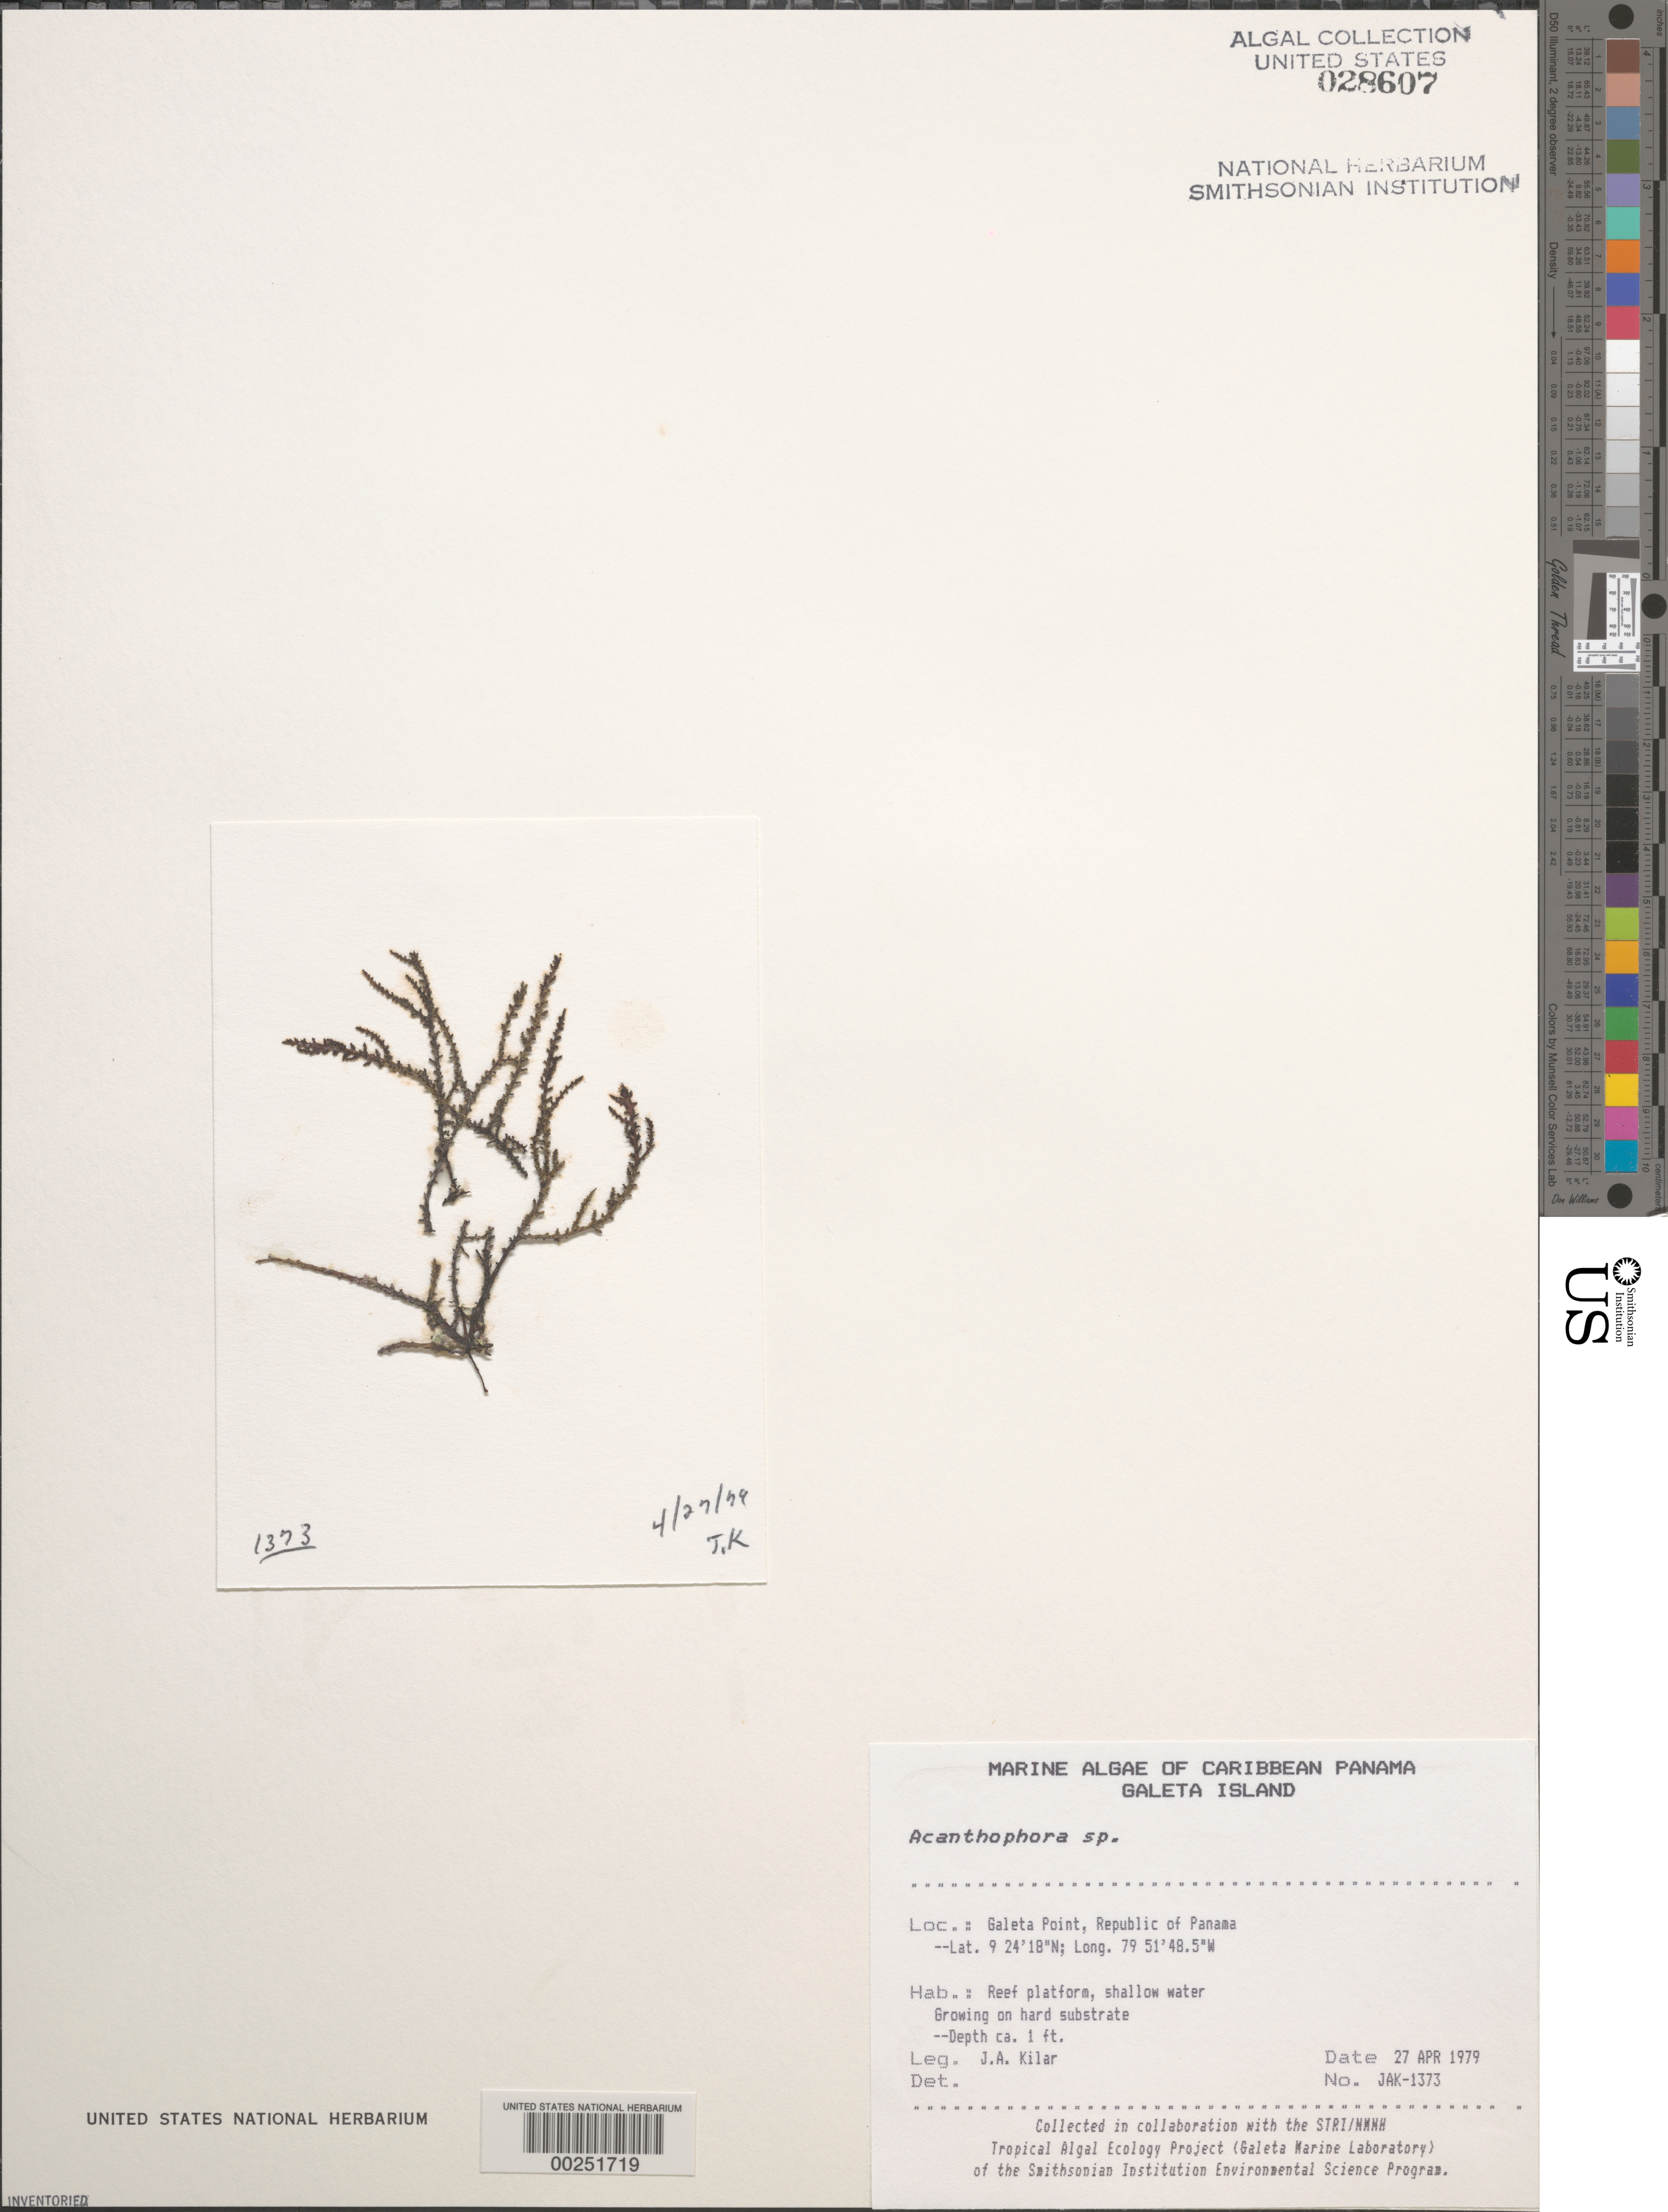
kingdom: Plantae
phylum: Rhodophyta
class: Florideophyceae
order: Ceramiales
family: Rhodomelaceae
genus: Acanthophora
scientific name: Acanthophora sp.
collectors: J. A. Kilar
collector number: JAK-1373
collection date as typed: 27 Apr 1979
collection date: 1979-04-27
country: Panama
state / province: Colón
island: Galeta Island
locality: Galeta Point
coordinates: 9 24' 18" N, 79 51' 48.5" W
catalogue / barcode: US 28607